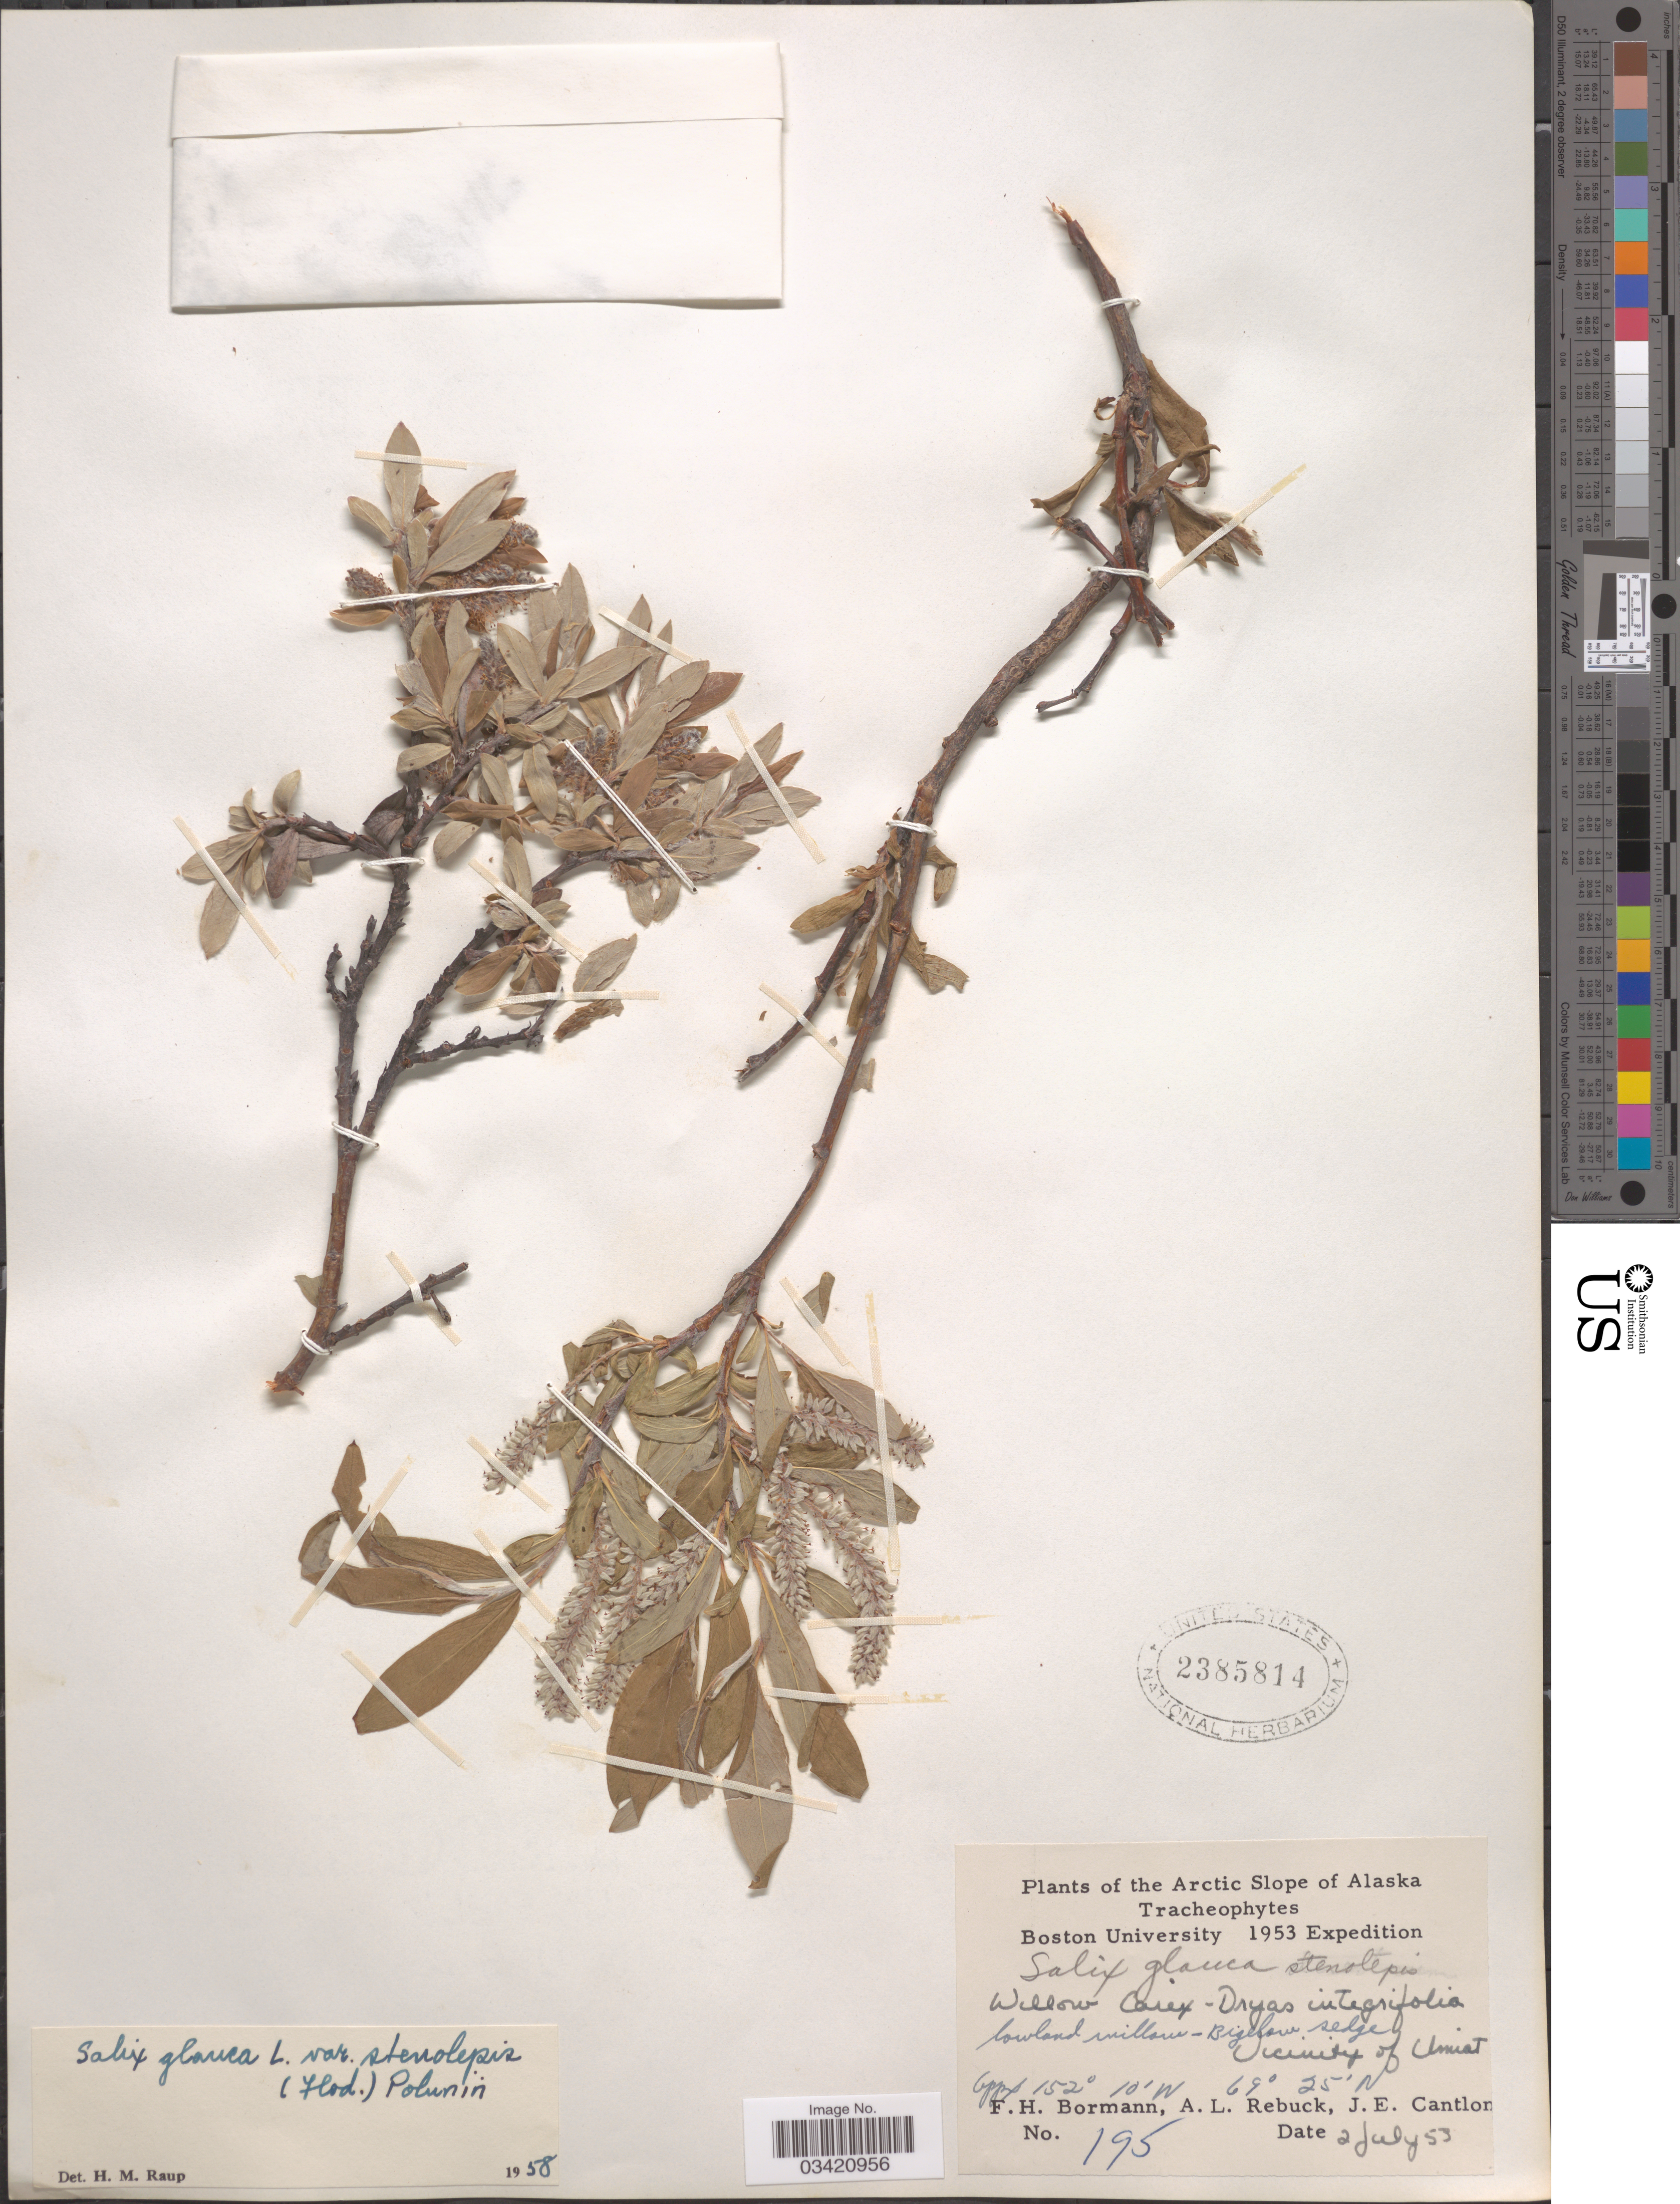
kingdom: Plantae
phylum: Tracheophyta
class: Magnoliopsida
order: Malpighiales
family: Salicaceae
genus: Salix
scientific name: Salix glauca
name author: L.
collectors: F. Bormann, A. Rebuck & J. Cantlon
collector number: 195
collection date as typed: Transcribed d/m/y: 2/7/53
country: United States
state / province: Alaska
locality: Arctic Slope of Alaska. Lowland willow-Bigelow sedge. Vicinity of Umiat.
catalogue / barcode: US 2385814